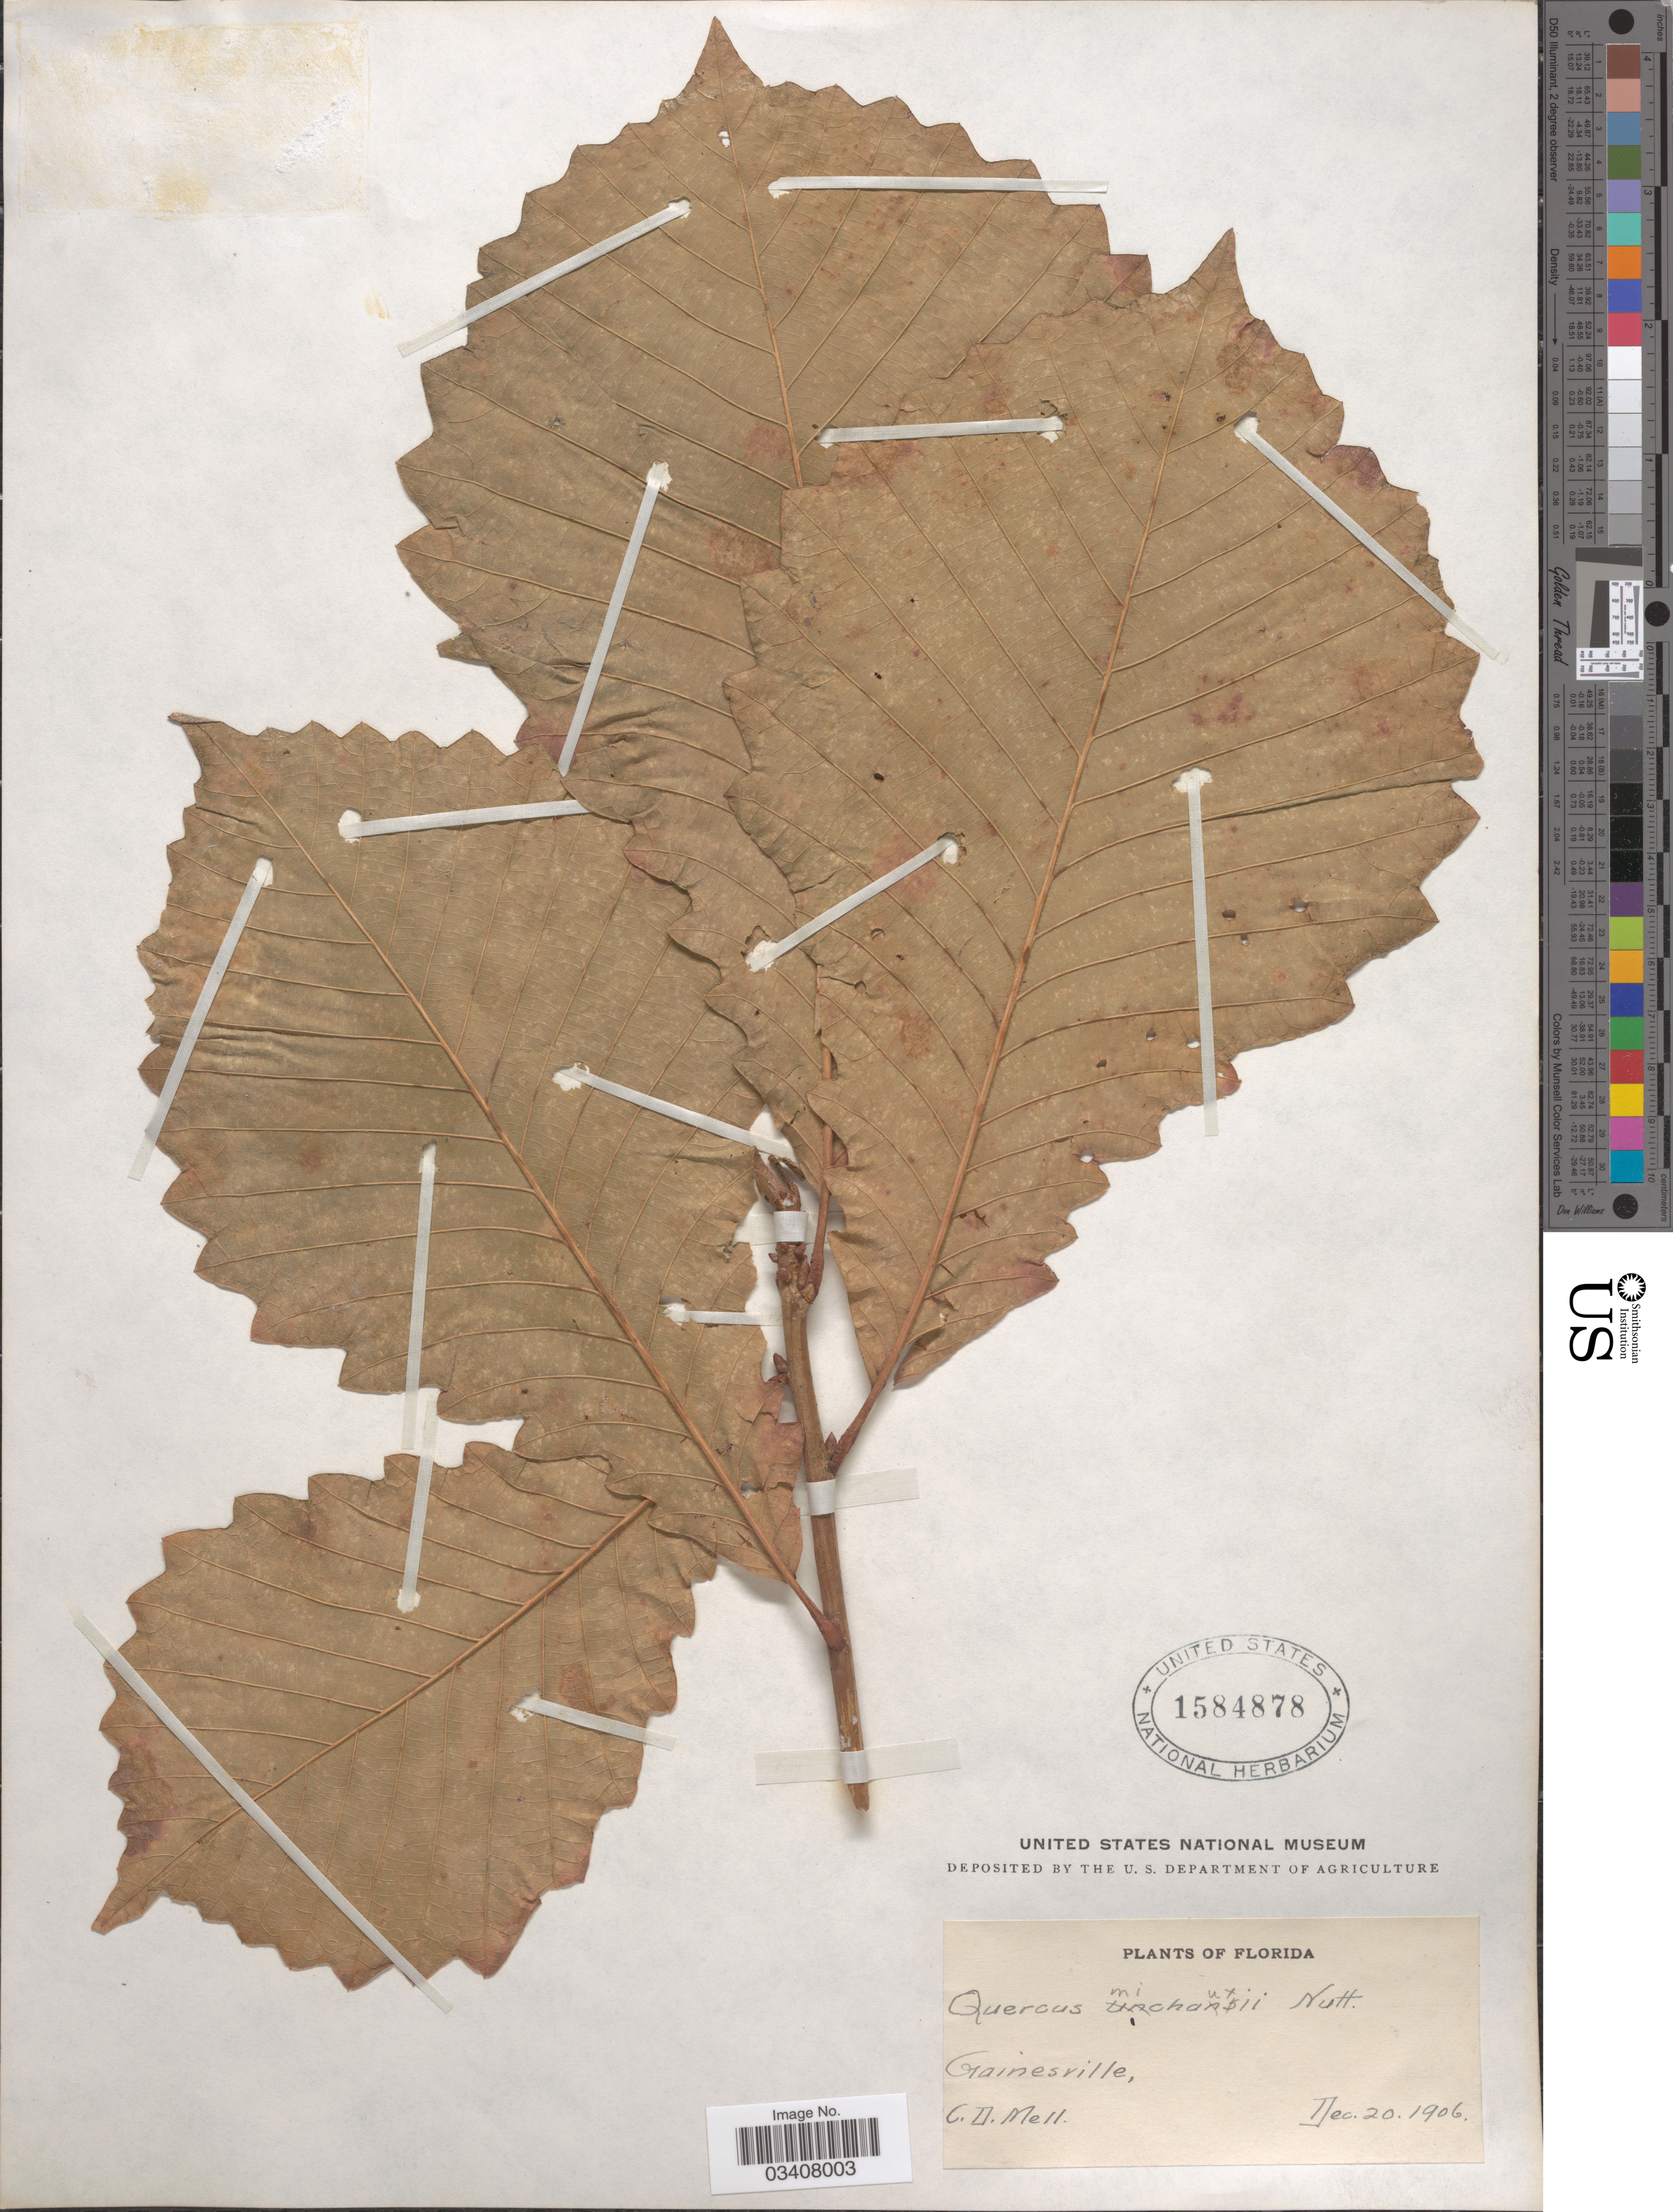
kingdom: Plantae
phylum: Tracheophyta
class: Magnoliopsida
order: Fagales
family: Fagaceae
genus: Quercus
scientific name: Quercus michauxii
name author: Nutt.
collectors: C. D. Mell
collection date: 1906-12-20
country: United States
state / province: Florida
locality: Gainesville.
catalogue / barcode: US 1584878